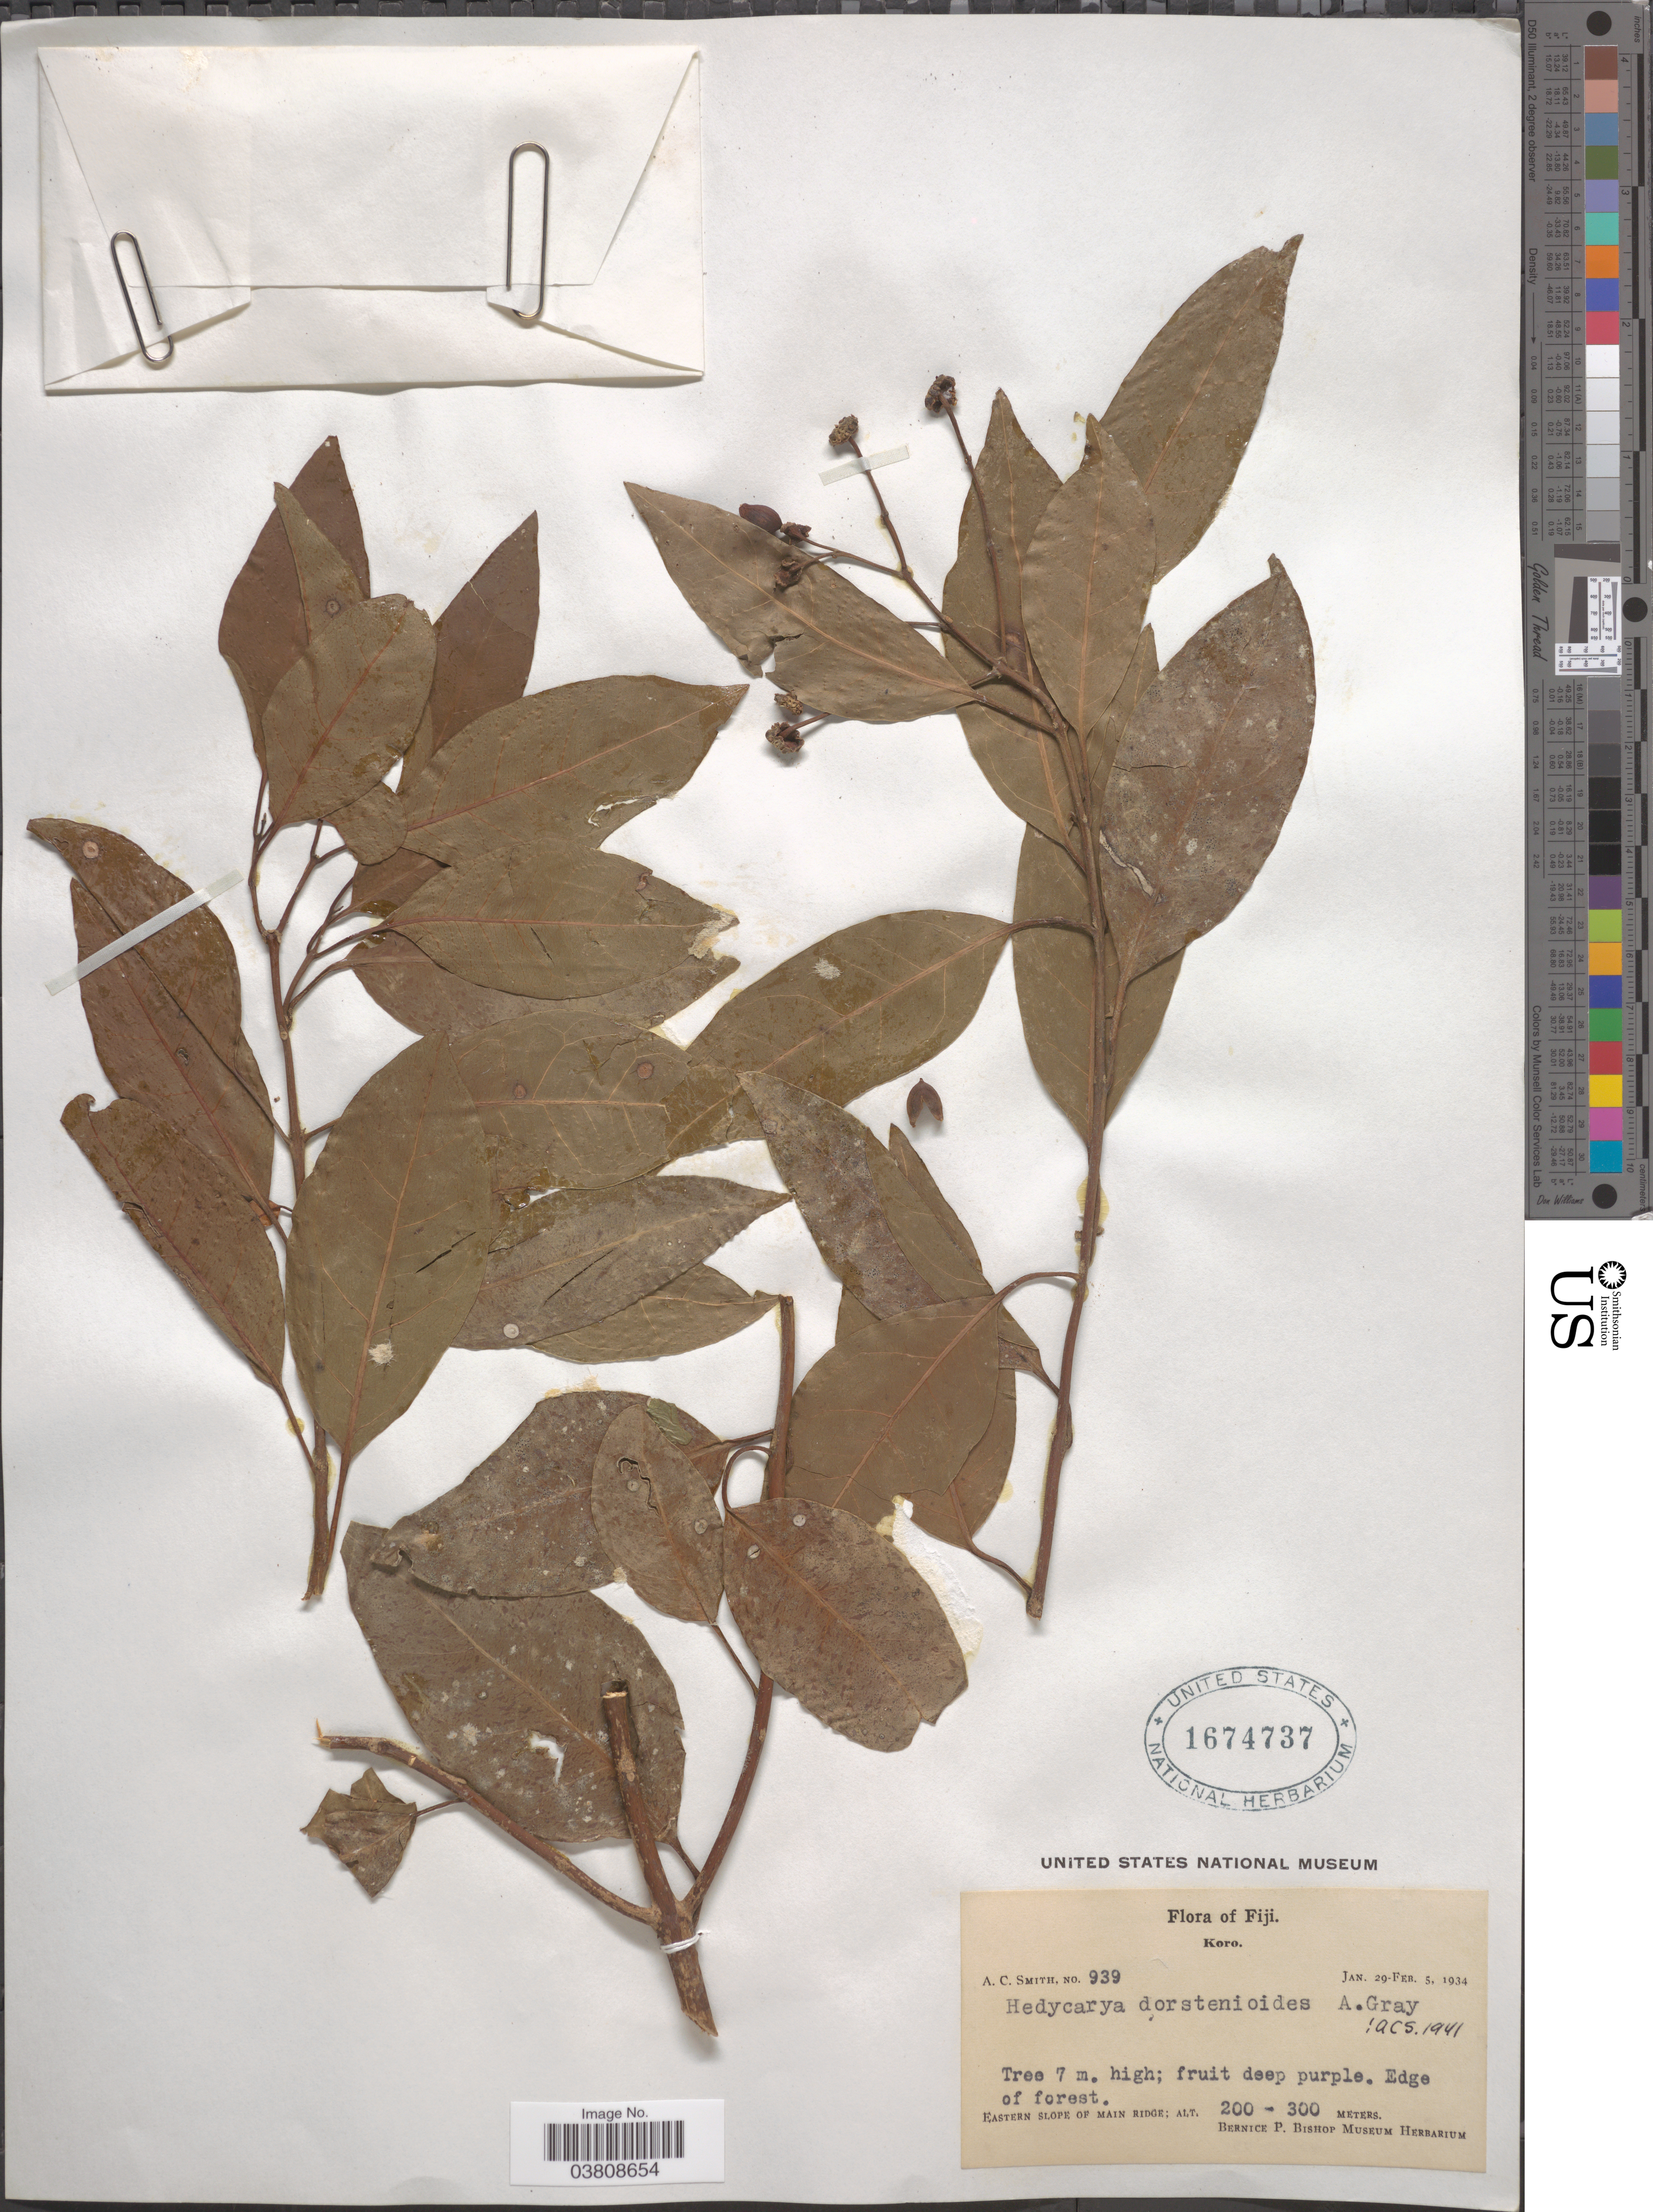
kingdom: Plantae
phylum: Tracheophyta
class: Magnoliopsida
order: Laurales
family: Monimiaceae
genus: Hedycarya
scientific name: Hedycarya dorstenioides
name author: A. Gray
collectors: A. C. Smith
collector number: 939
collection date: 1934-01-29/1934-02-05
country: Fiji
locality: Koro. Eastern slope of Main Ridge.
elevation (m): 200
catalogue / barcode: US 1674737